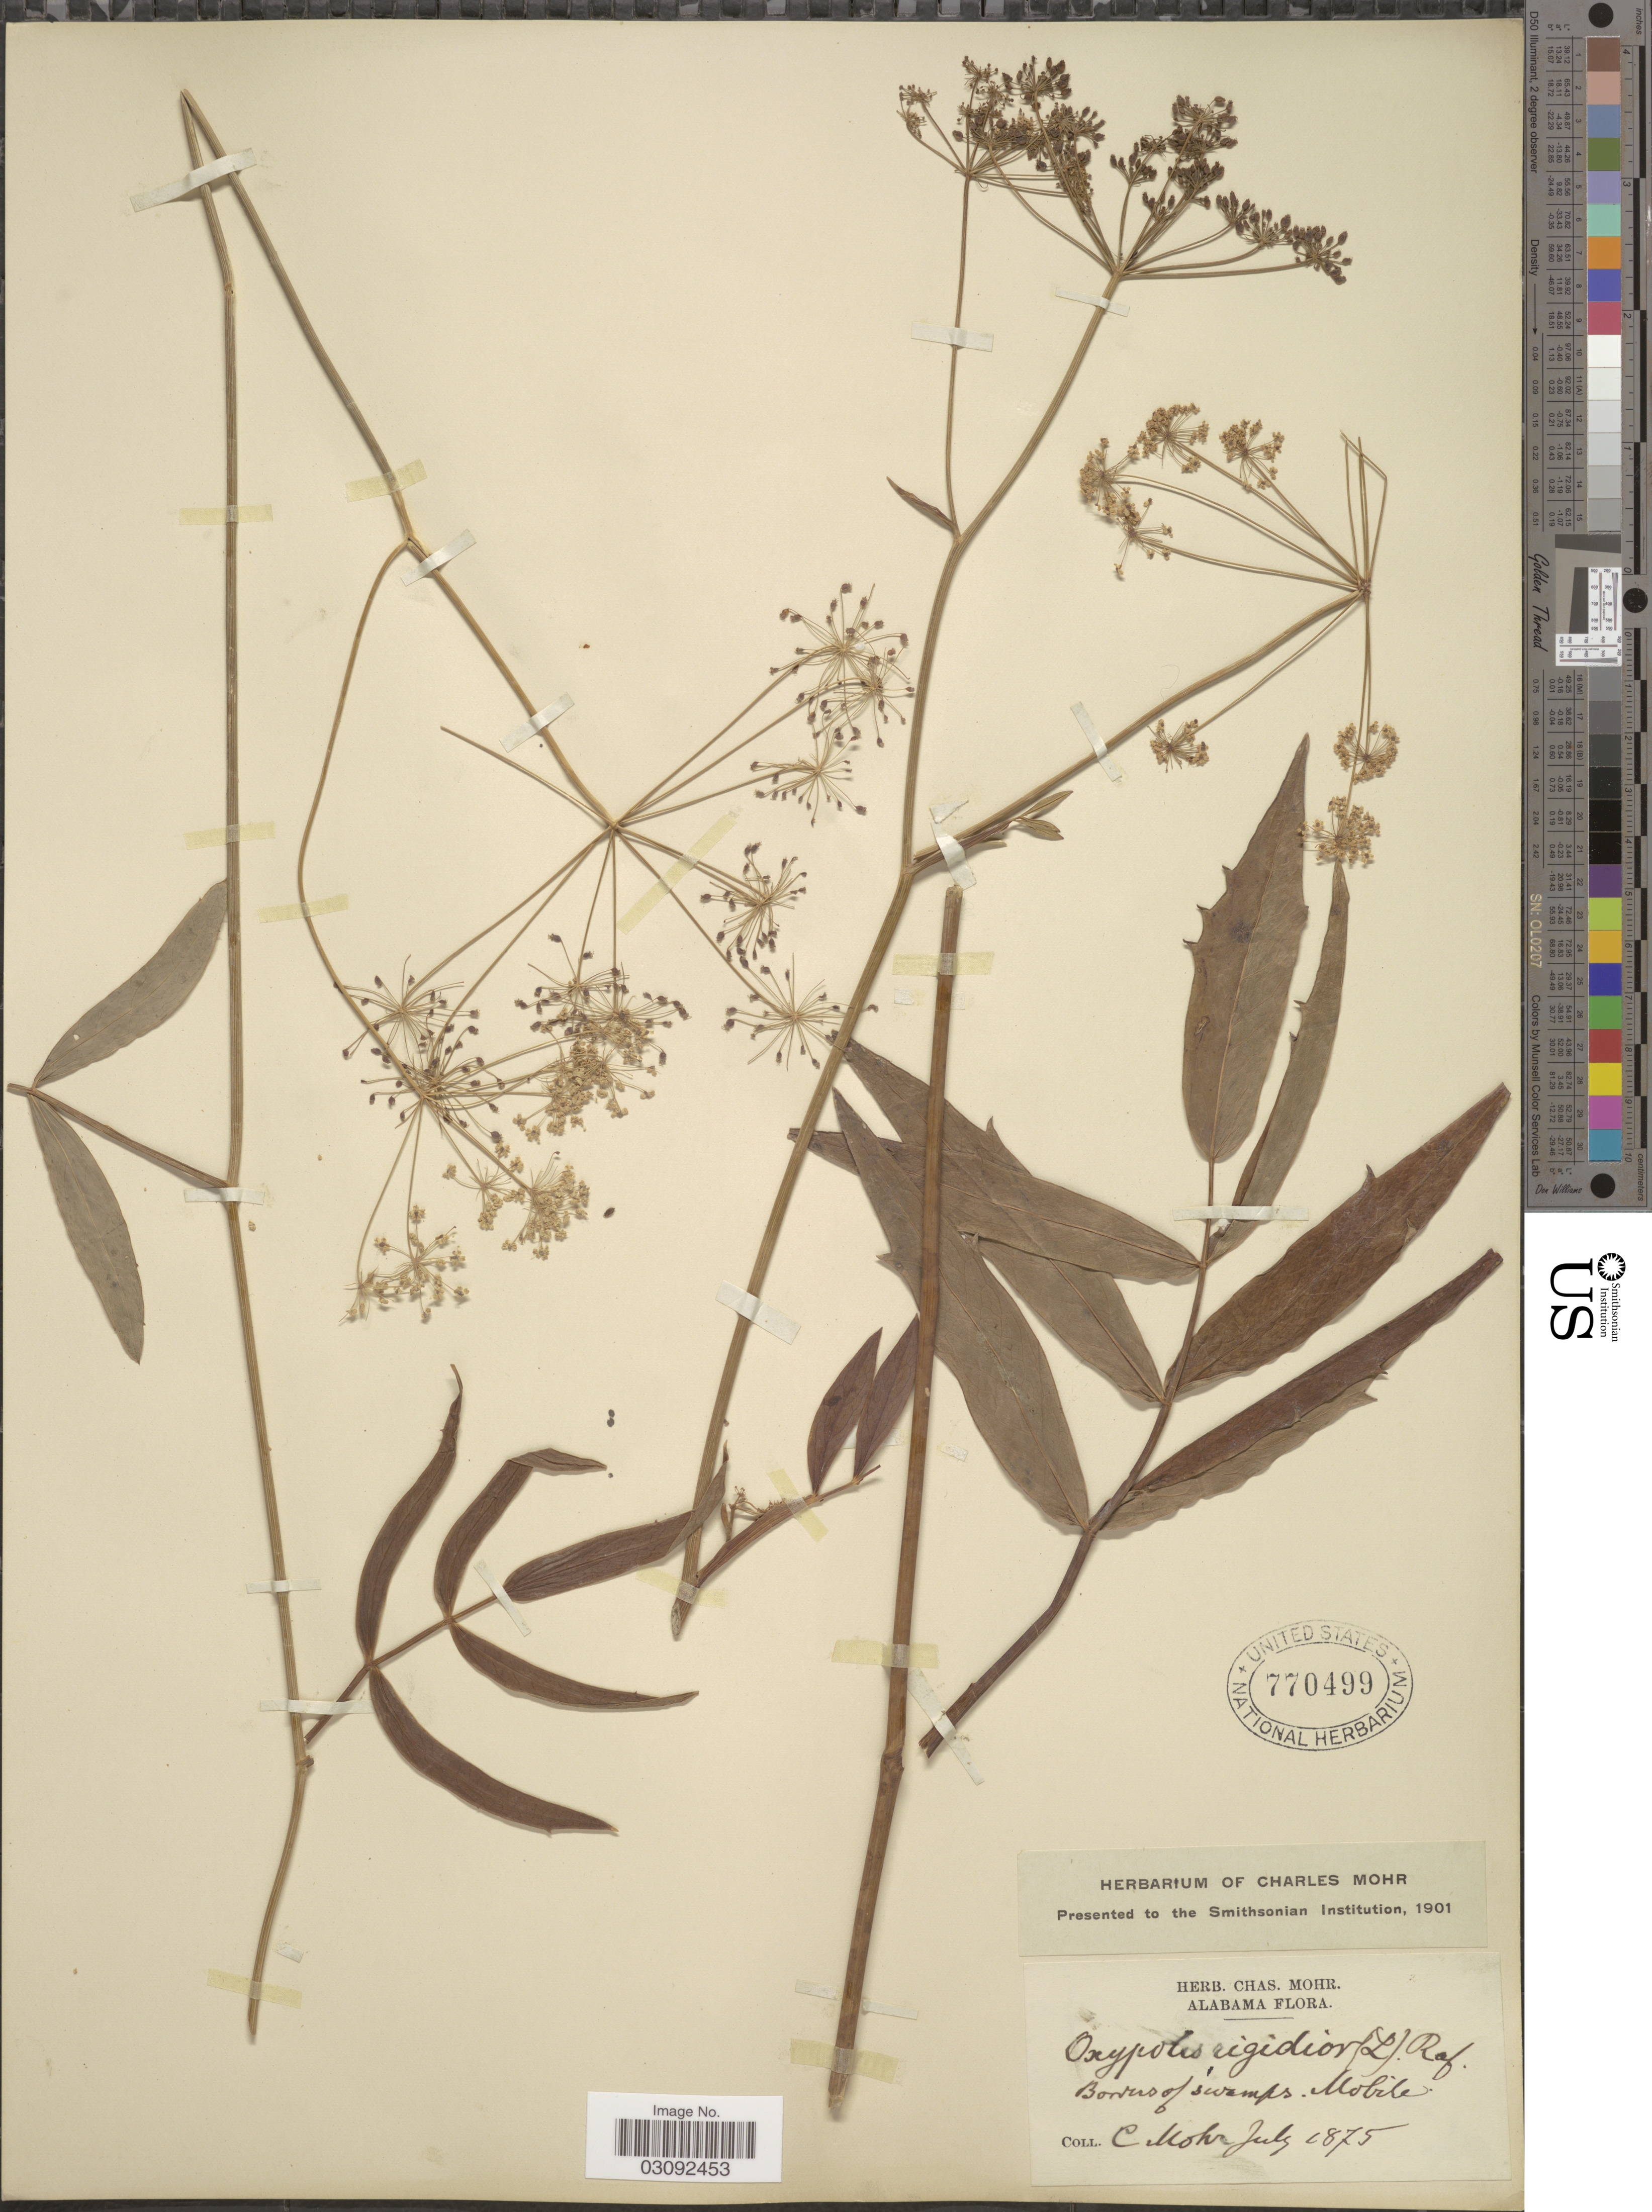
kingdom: Plantae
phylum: Tracheophyta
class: Magnoliopsida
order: Apiales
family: Apiaceae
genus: Oxypolis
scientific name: Oxypolis rigidior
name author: (L.) Raf.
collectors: Mohr, C. T. (herbarium)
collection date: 1875-07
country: United States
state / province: Alabama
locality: Mobile.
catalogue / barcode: US 770499